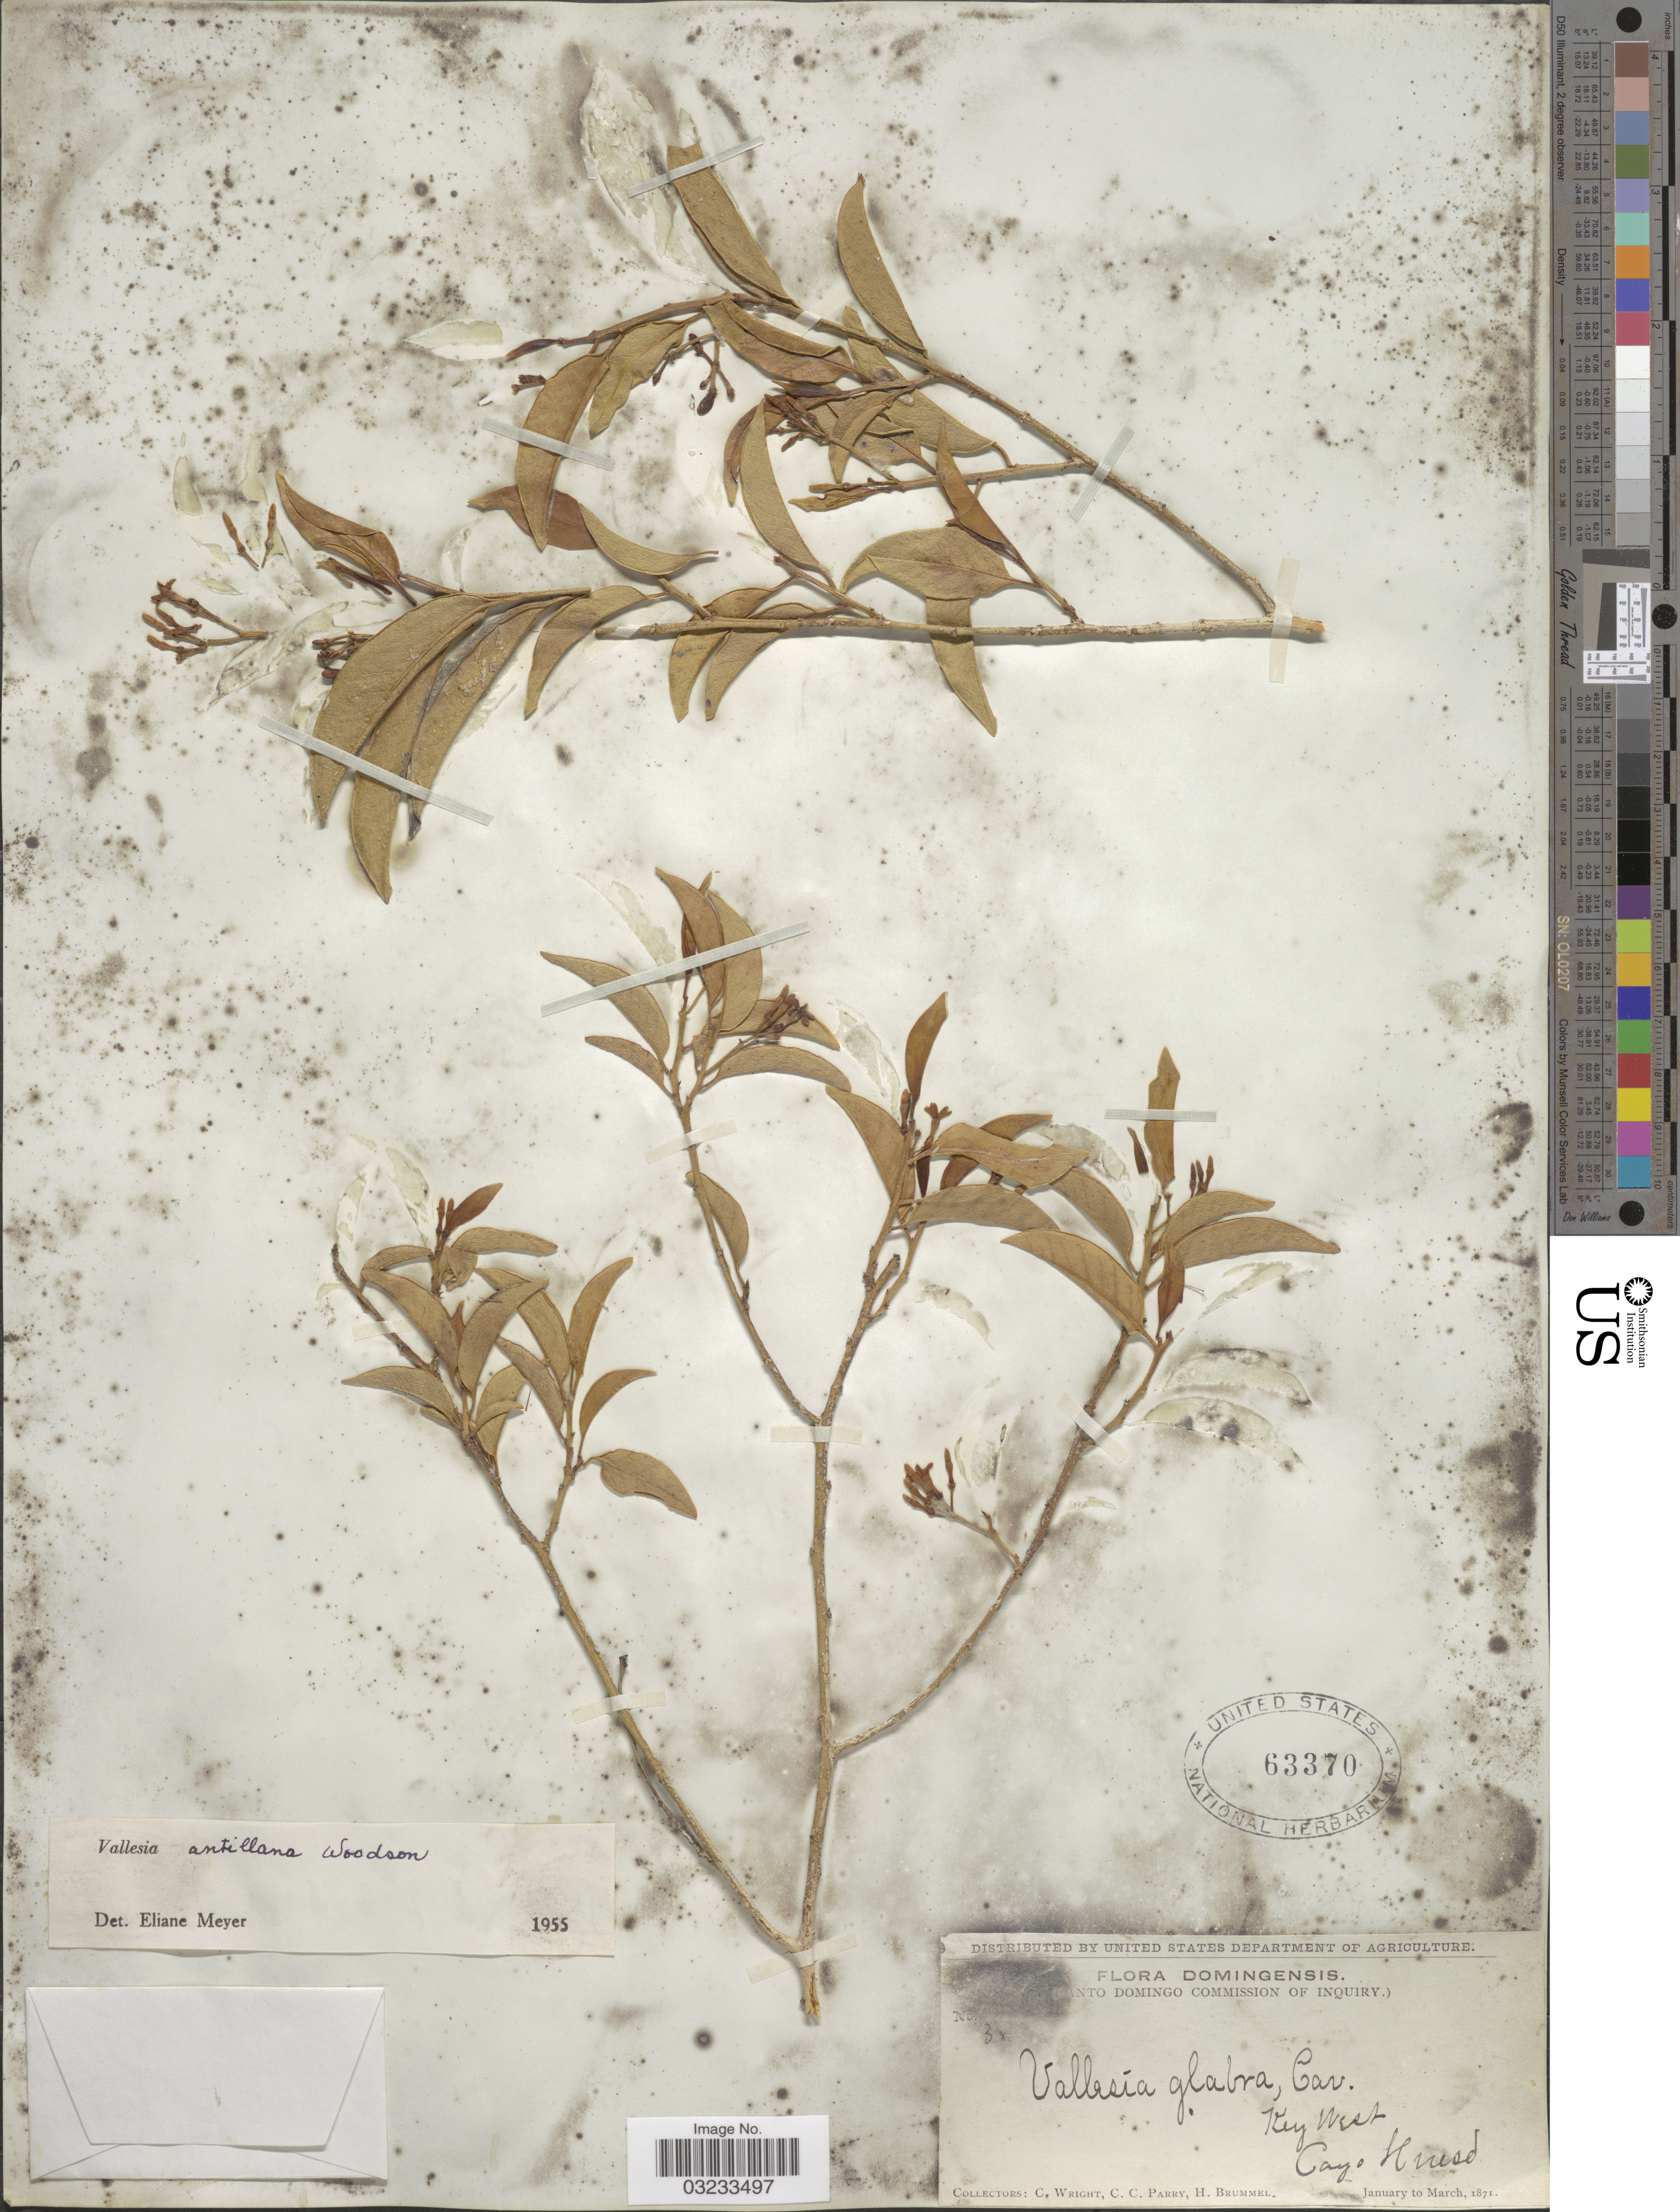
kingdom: Plantae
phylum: Tracheophyta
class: Magnoliopsida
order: Gentianales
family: Apocynaceae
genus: Vallesia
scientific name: Vallesia antillana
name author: Woodson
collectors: C. Wright, C. C. Parry & H. Brummel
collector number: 3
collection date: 1871-01/1871-03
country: United States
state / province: Florida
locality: Key West, Cayo House.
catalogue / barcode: US 63370